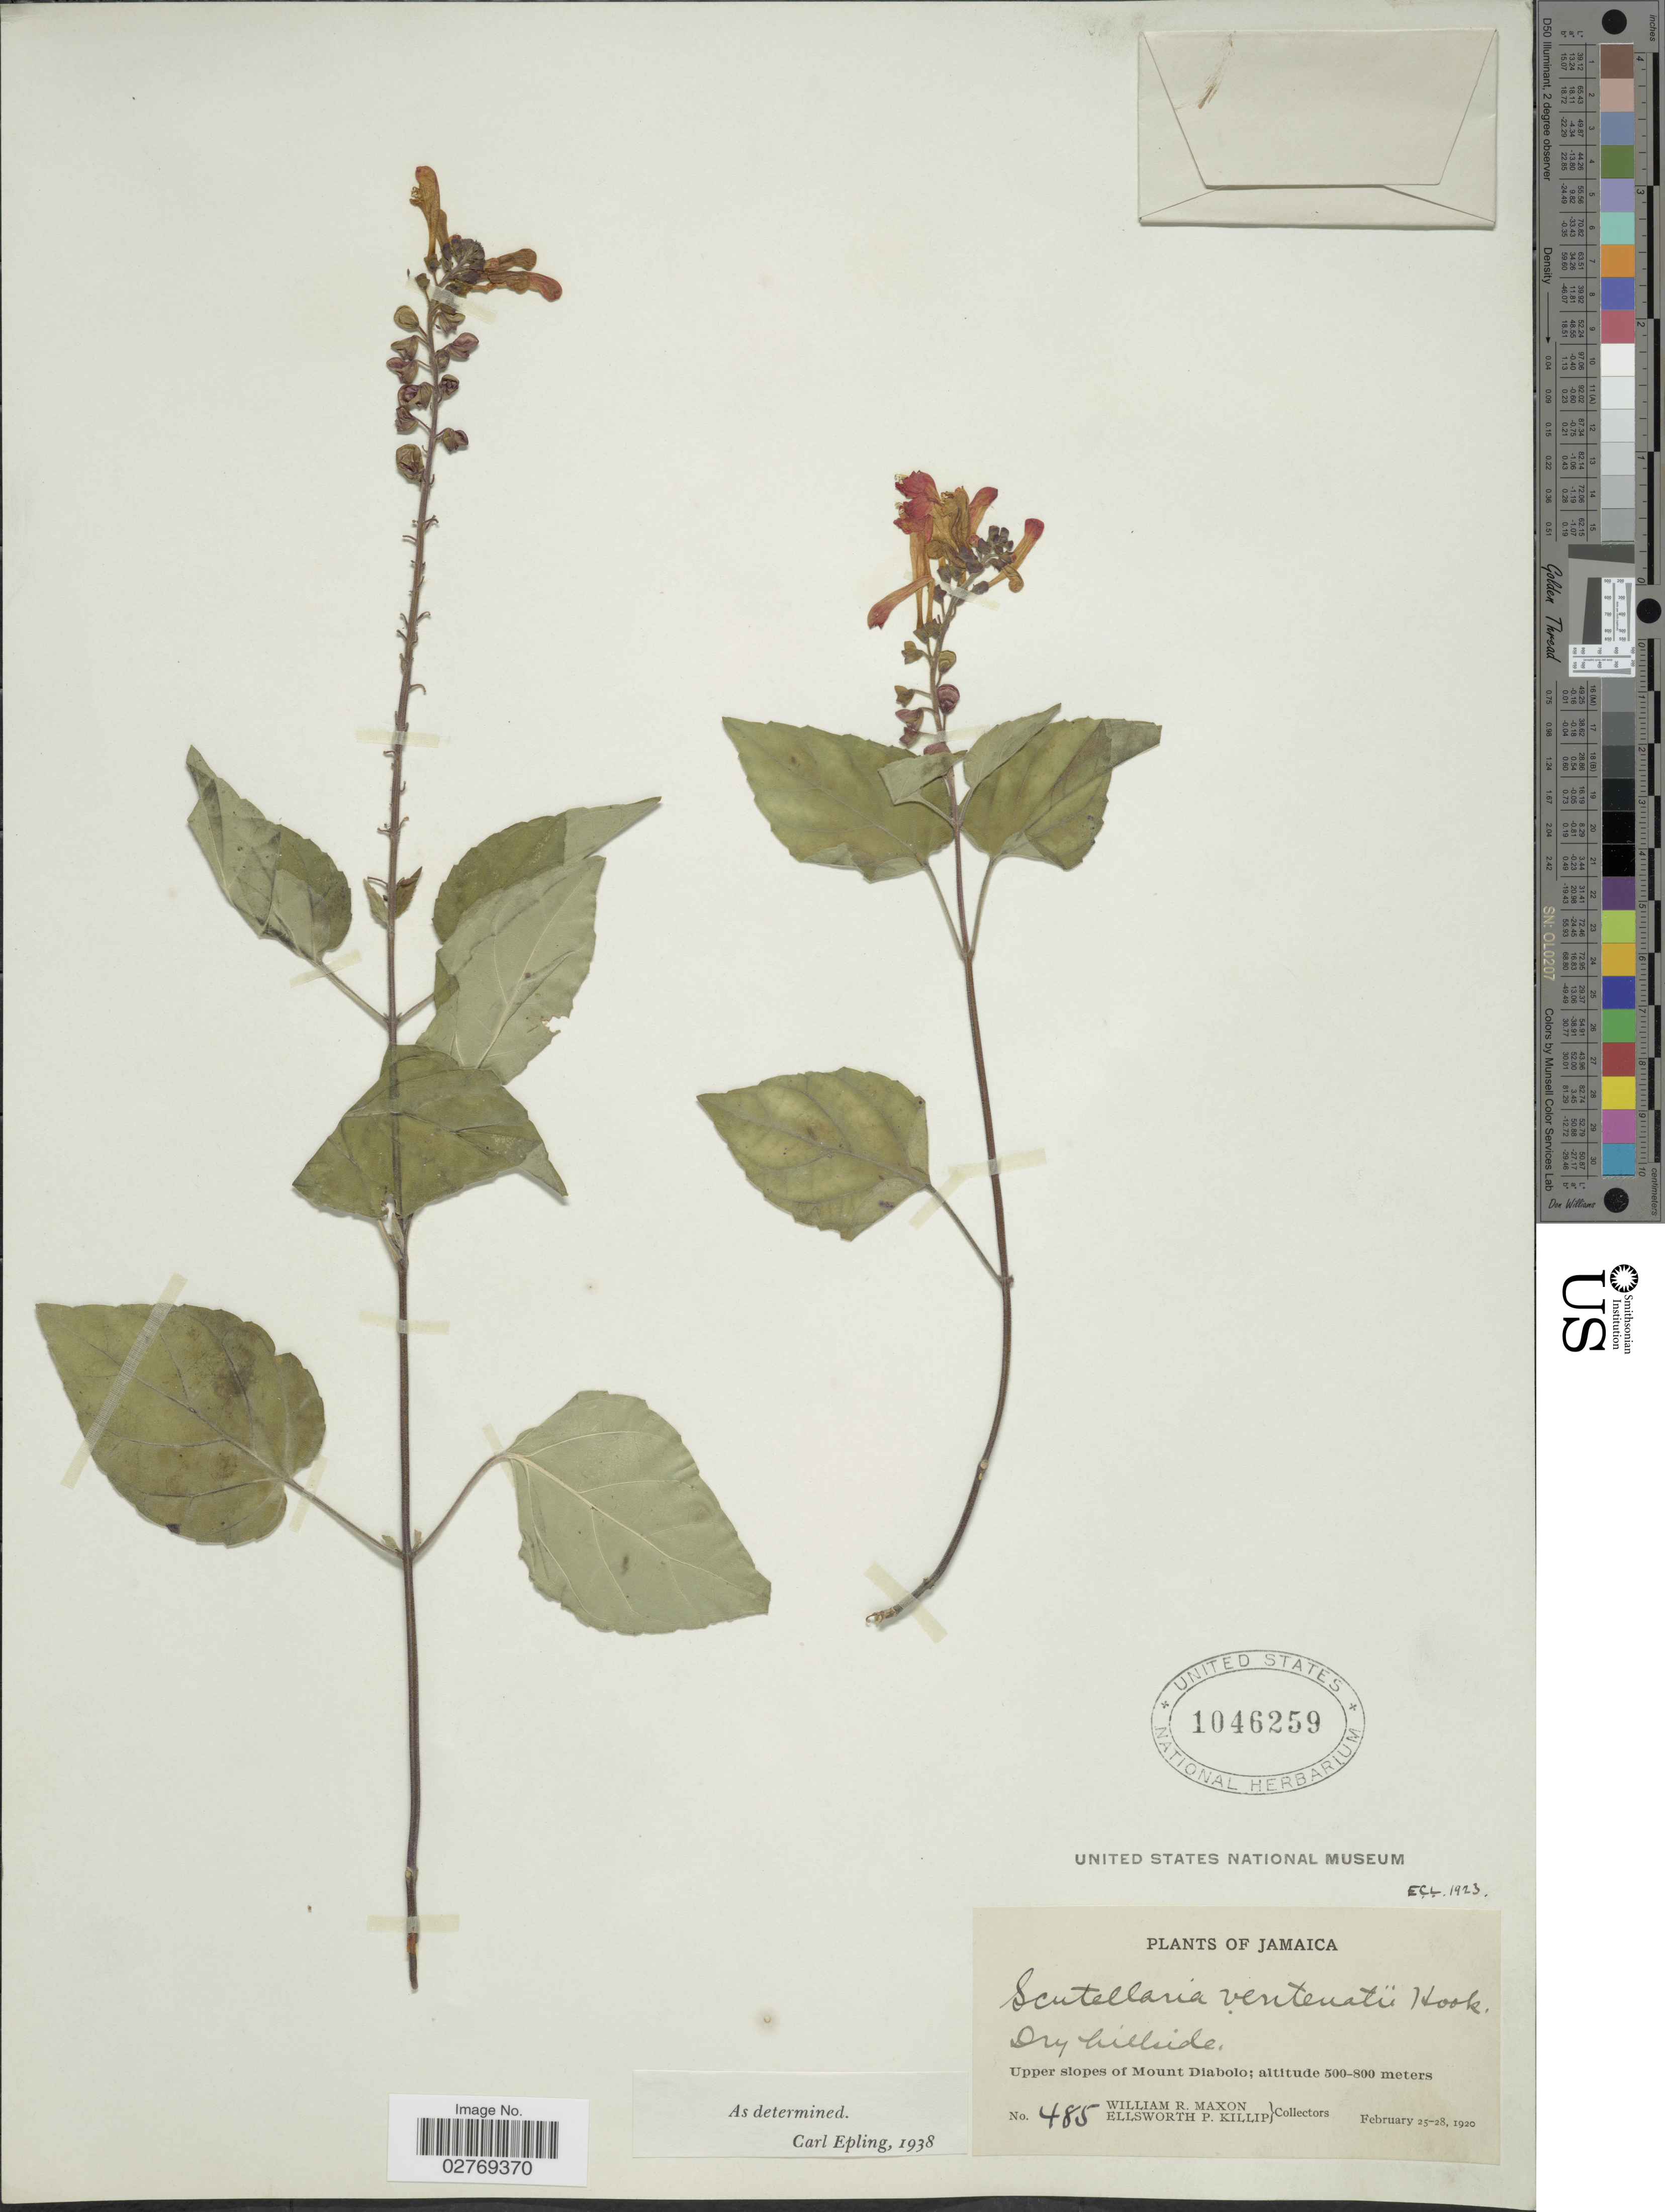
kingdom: Plantae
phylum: Tracheophyta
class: Magnoliopsida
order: Lamiales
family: Lamiaceae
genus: Scutellaria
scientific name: Scutellaria ventenatii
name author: Hook.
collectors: W. R. Maxon & E. P. Killip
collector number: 485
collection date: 1920-02-25/1920-02-28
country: Jamaica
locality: Upper slopes of Mount Diabolo.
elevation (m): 500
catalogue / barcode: US 1046259